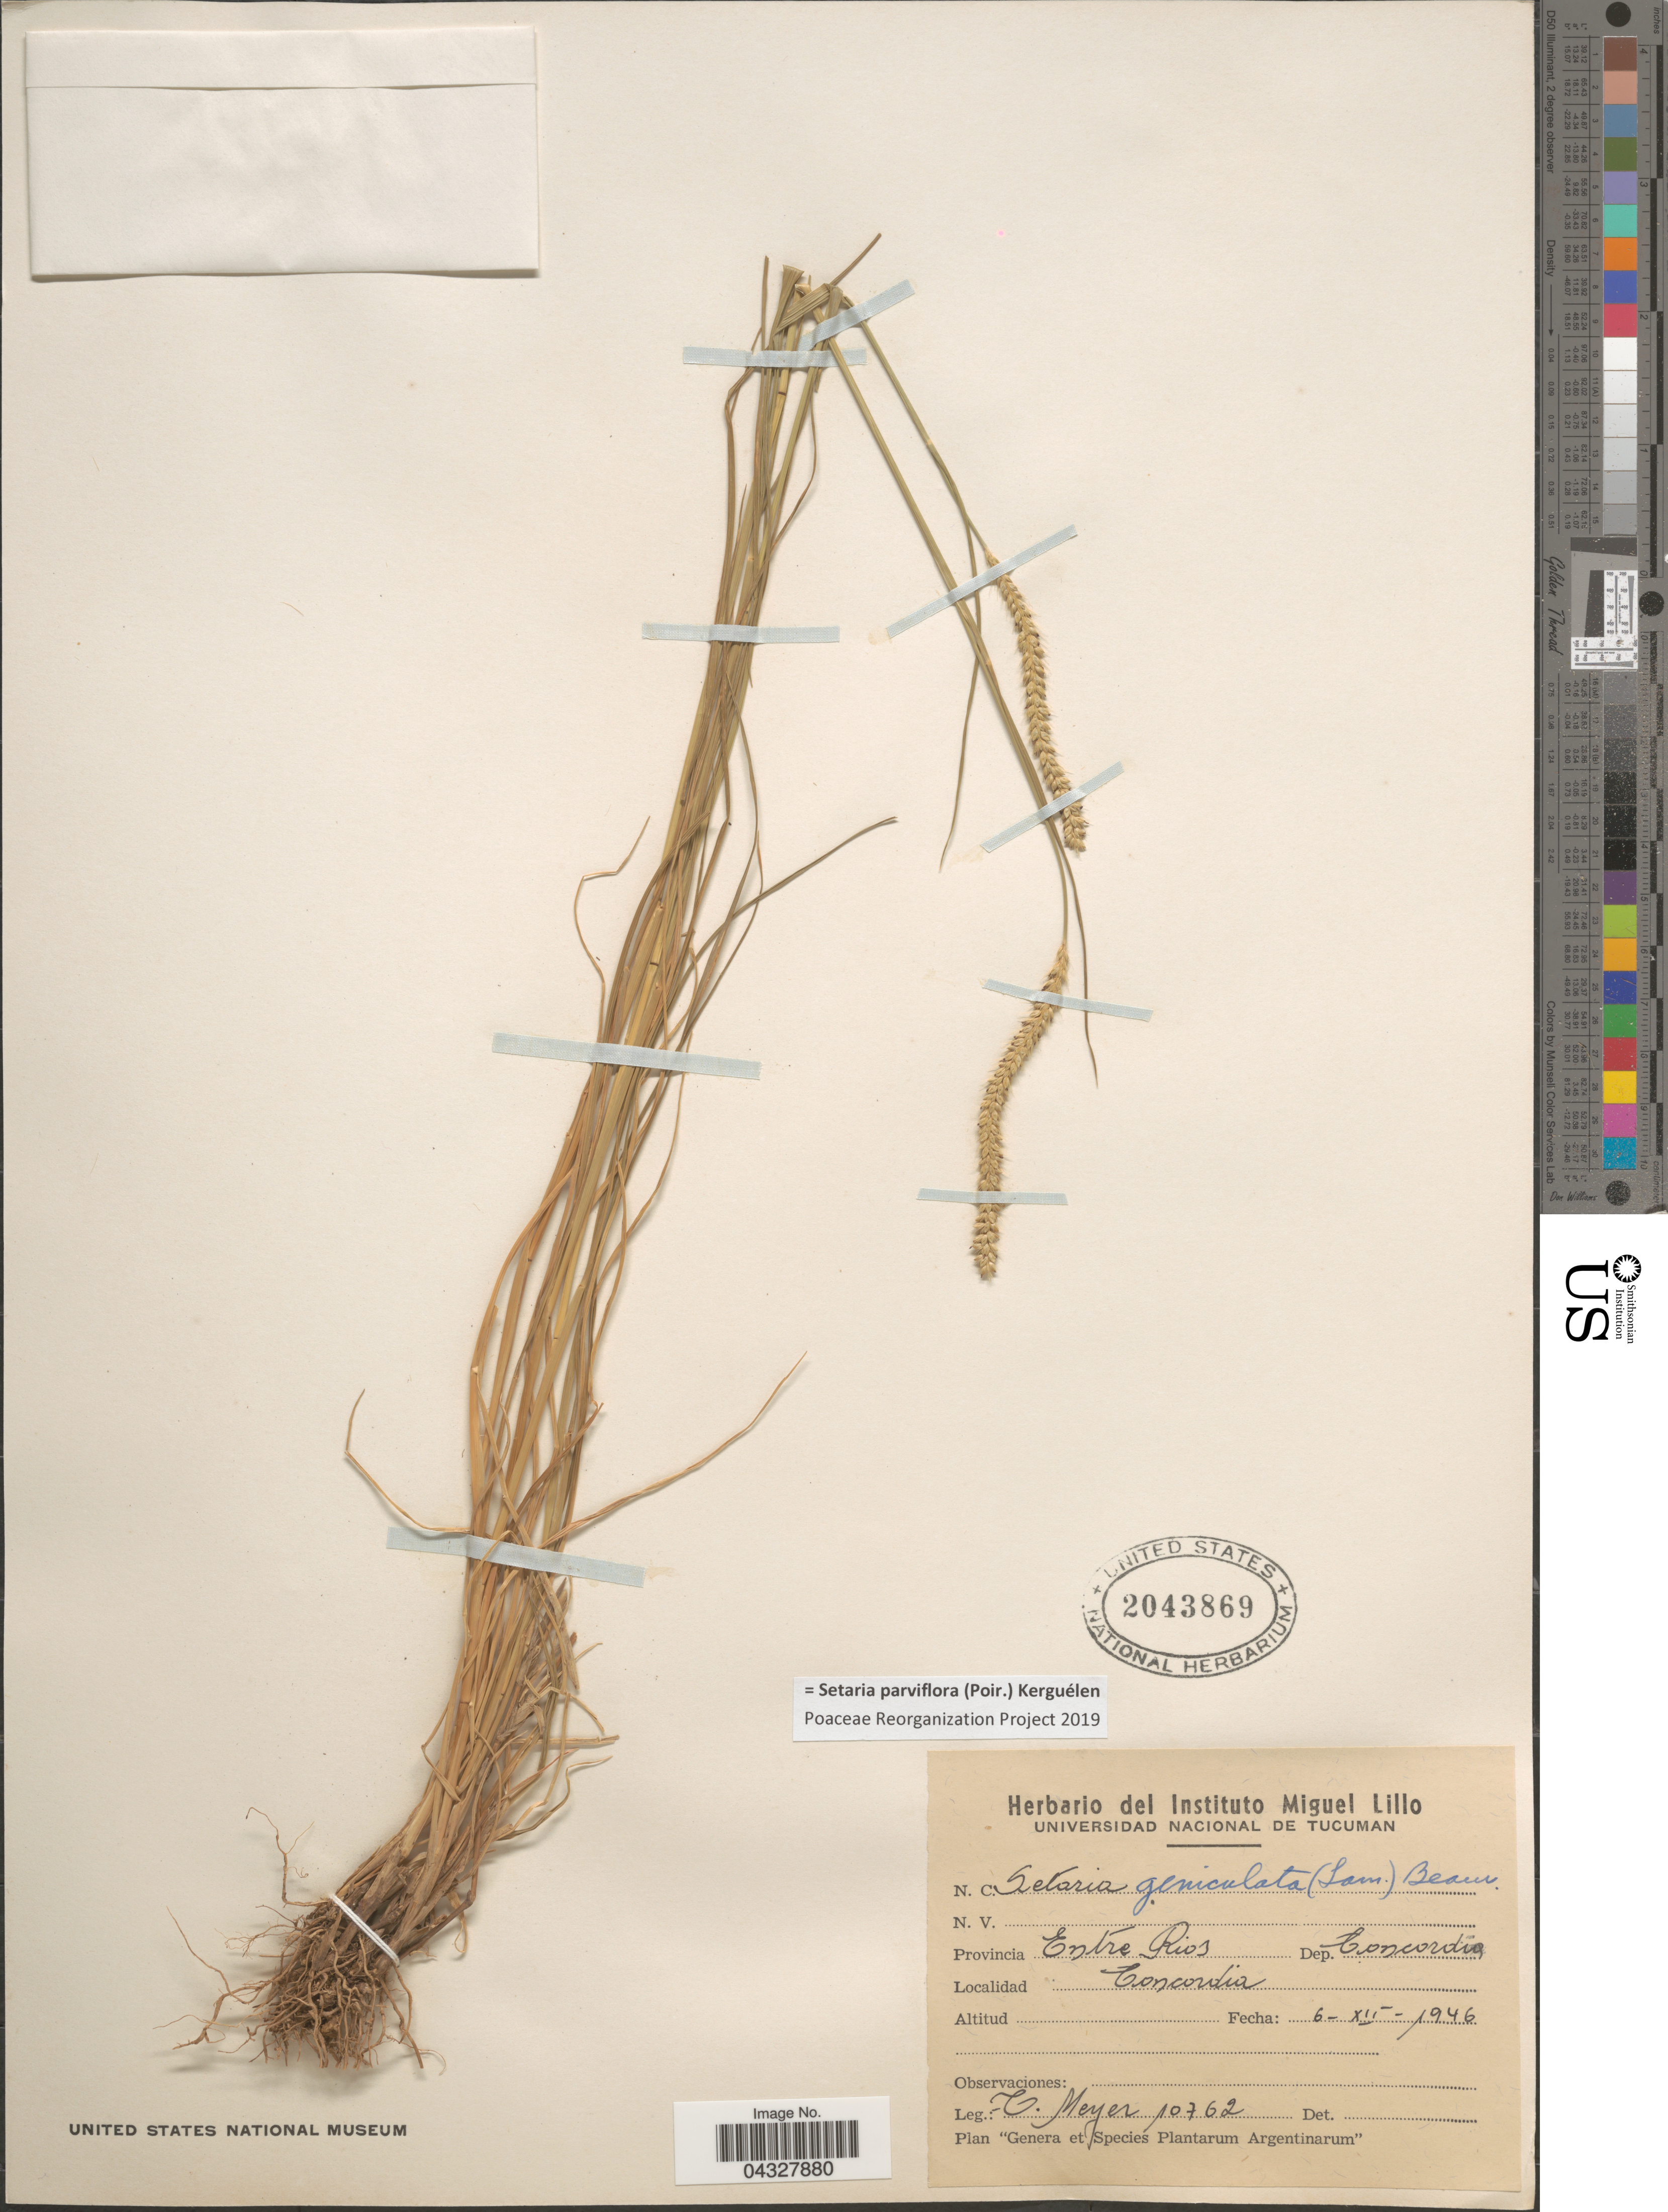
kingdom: Plantae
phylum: Tracheophyta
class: Liliopsida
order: Poales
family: Poaceae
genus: Setaria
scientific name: Setaria parviflora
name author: (Poir.) Kerguélen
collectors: T. Meyer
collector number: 10762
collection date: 1946-12-06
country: Argentina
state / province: Entre Rios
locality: Dep. Concordia. Concordia.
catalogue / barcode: US 2043869